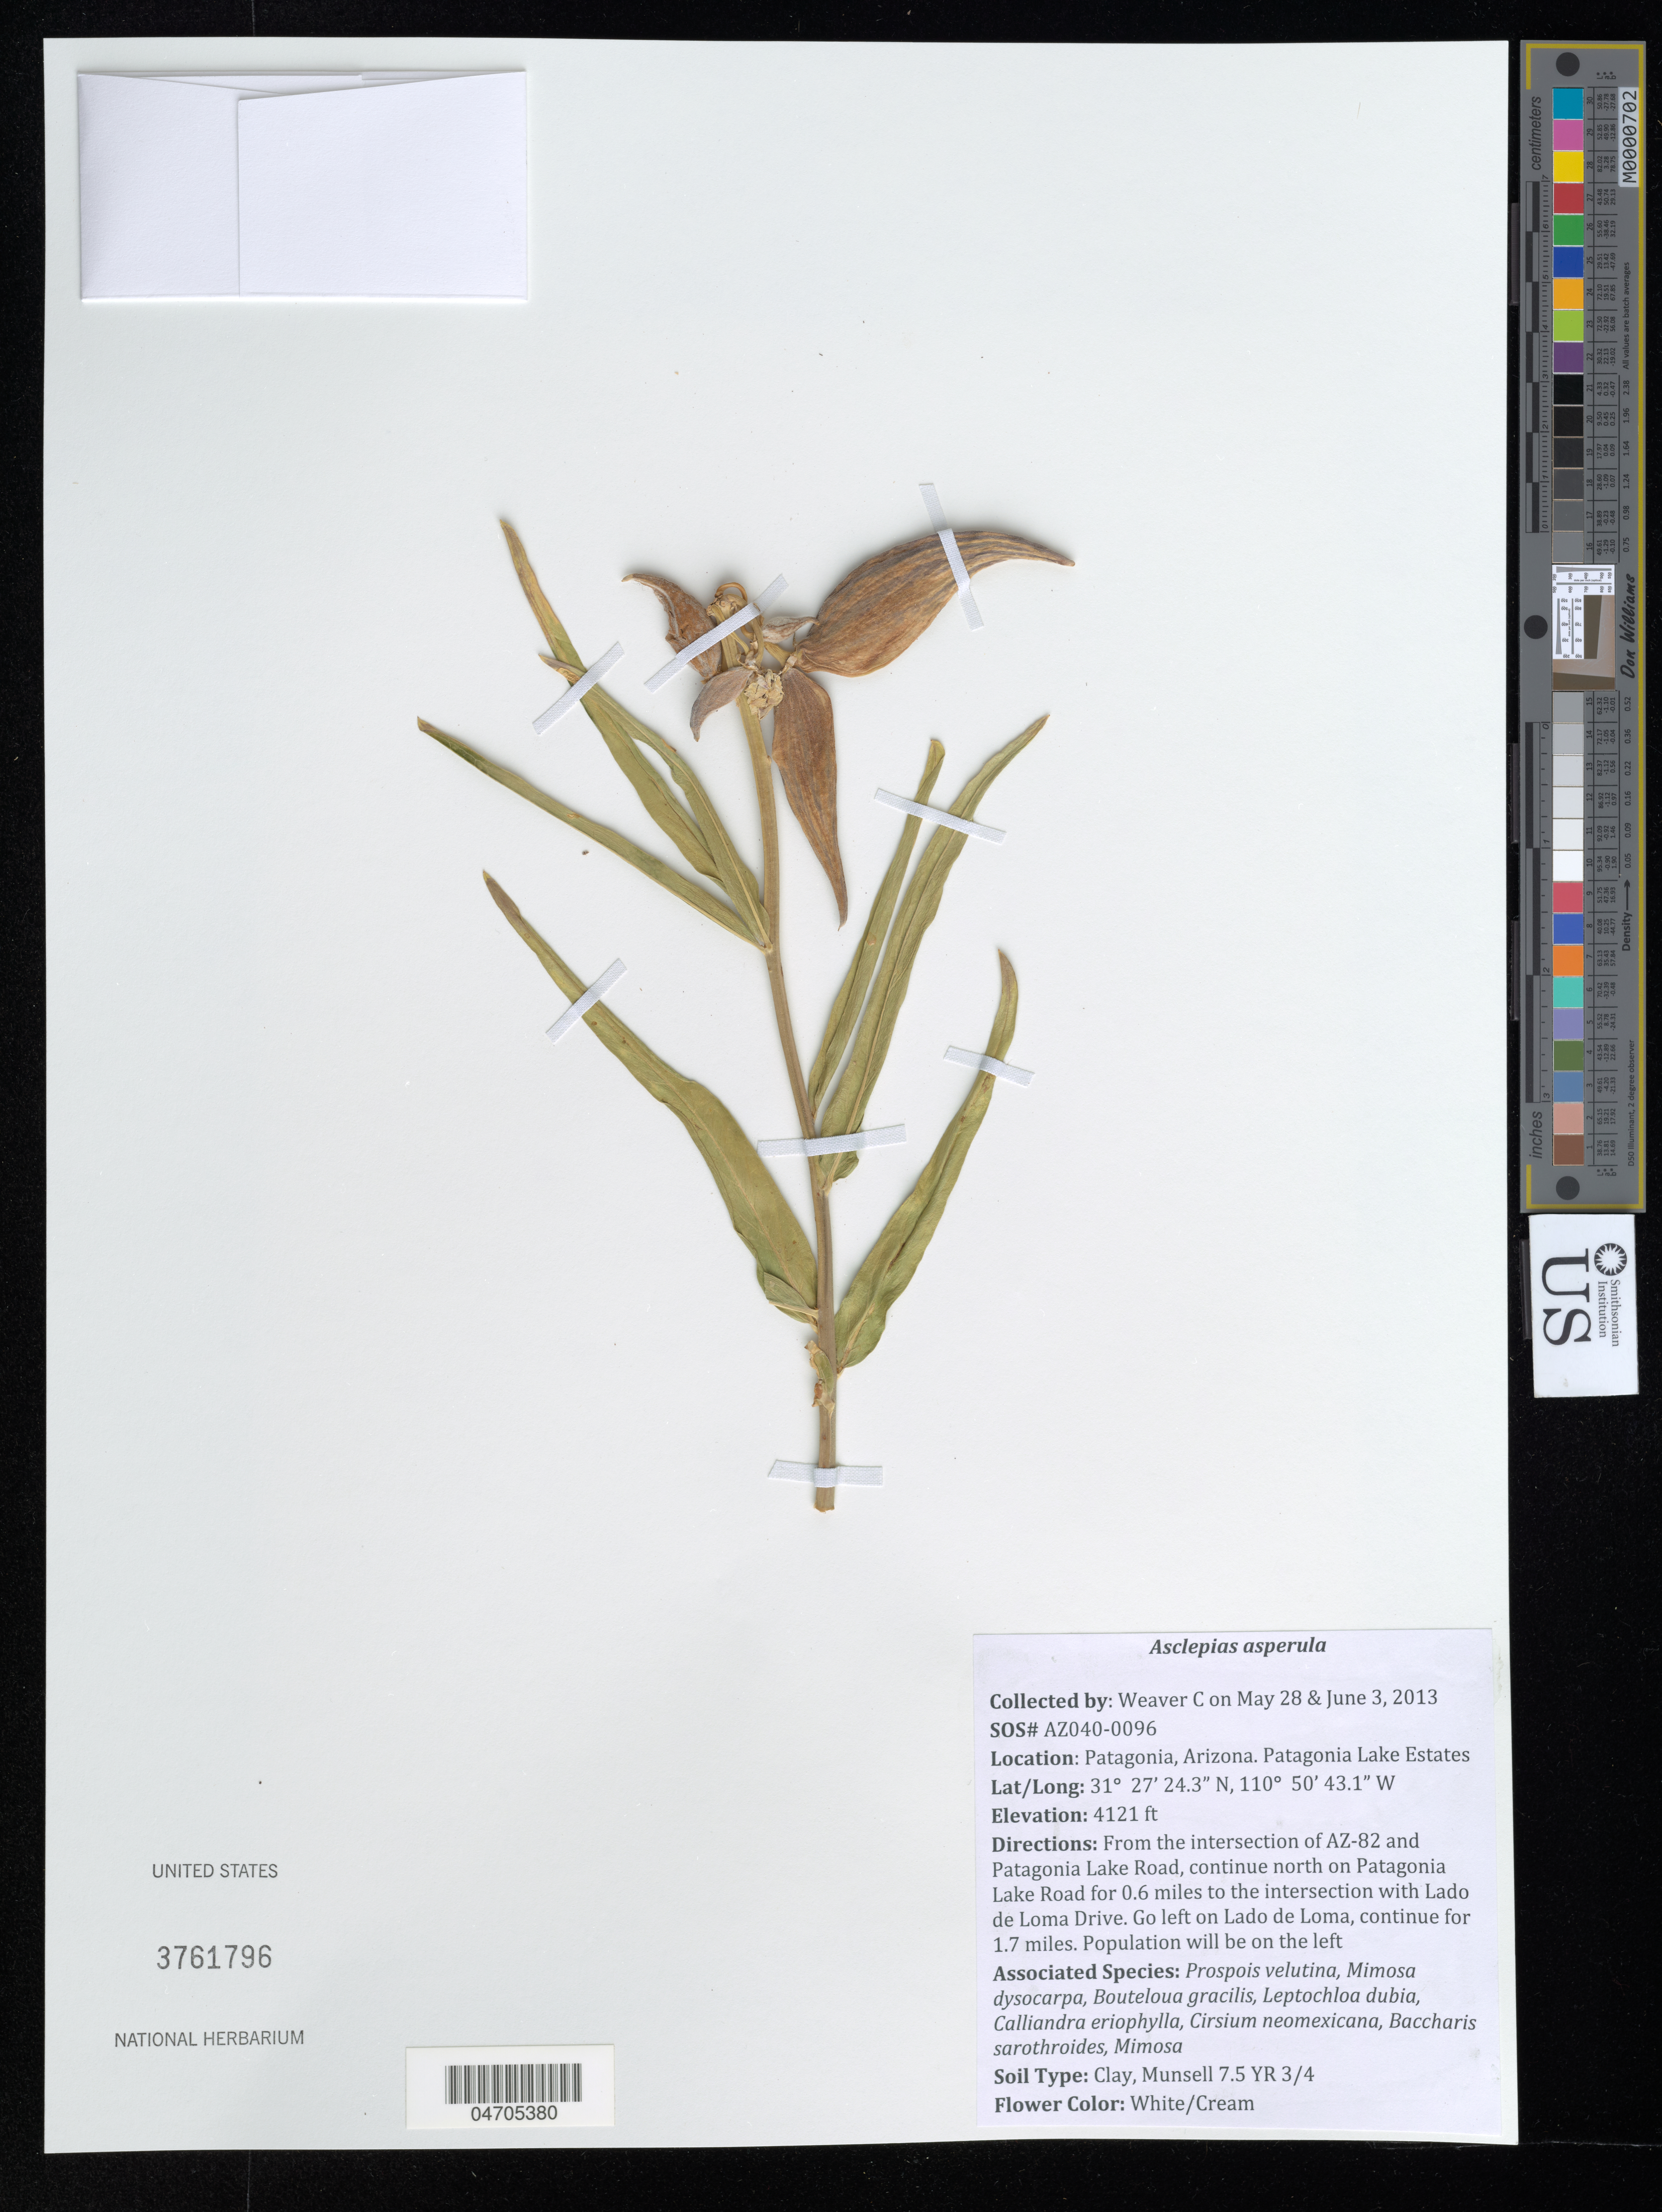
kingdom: Plantae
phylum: Tracheophyta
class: Magnoliopsida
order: Gentianales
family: Apocynaceae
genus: Asclepias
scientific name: Asclepias asperula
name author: (Decne.) Woodson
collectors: C. Weaver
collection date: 2013-05-28/2013-06-03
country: United States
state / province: Arizona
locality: Patagonia. Patagonia Lake Estates. Directions: From the intersection of AZ-82 and Patagonia Lake Road, continue north on Patagonia Lake Road for 0.6 miles to the intersection with Lado de Loma Drive. Go left on Lado de Loma, continue for 1.7 miles. Population will be on the left.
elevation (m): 1256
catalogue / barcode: US 3761796